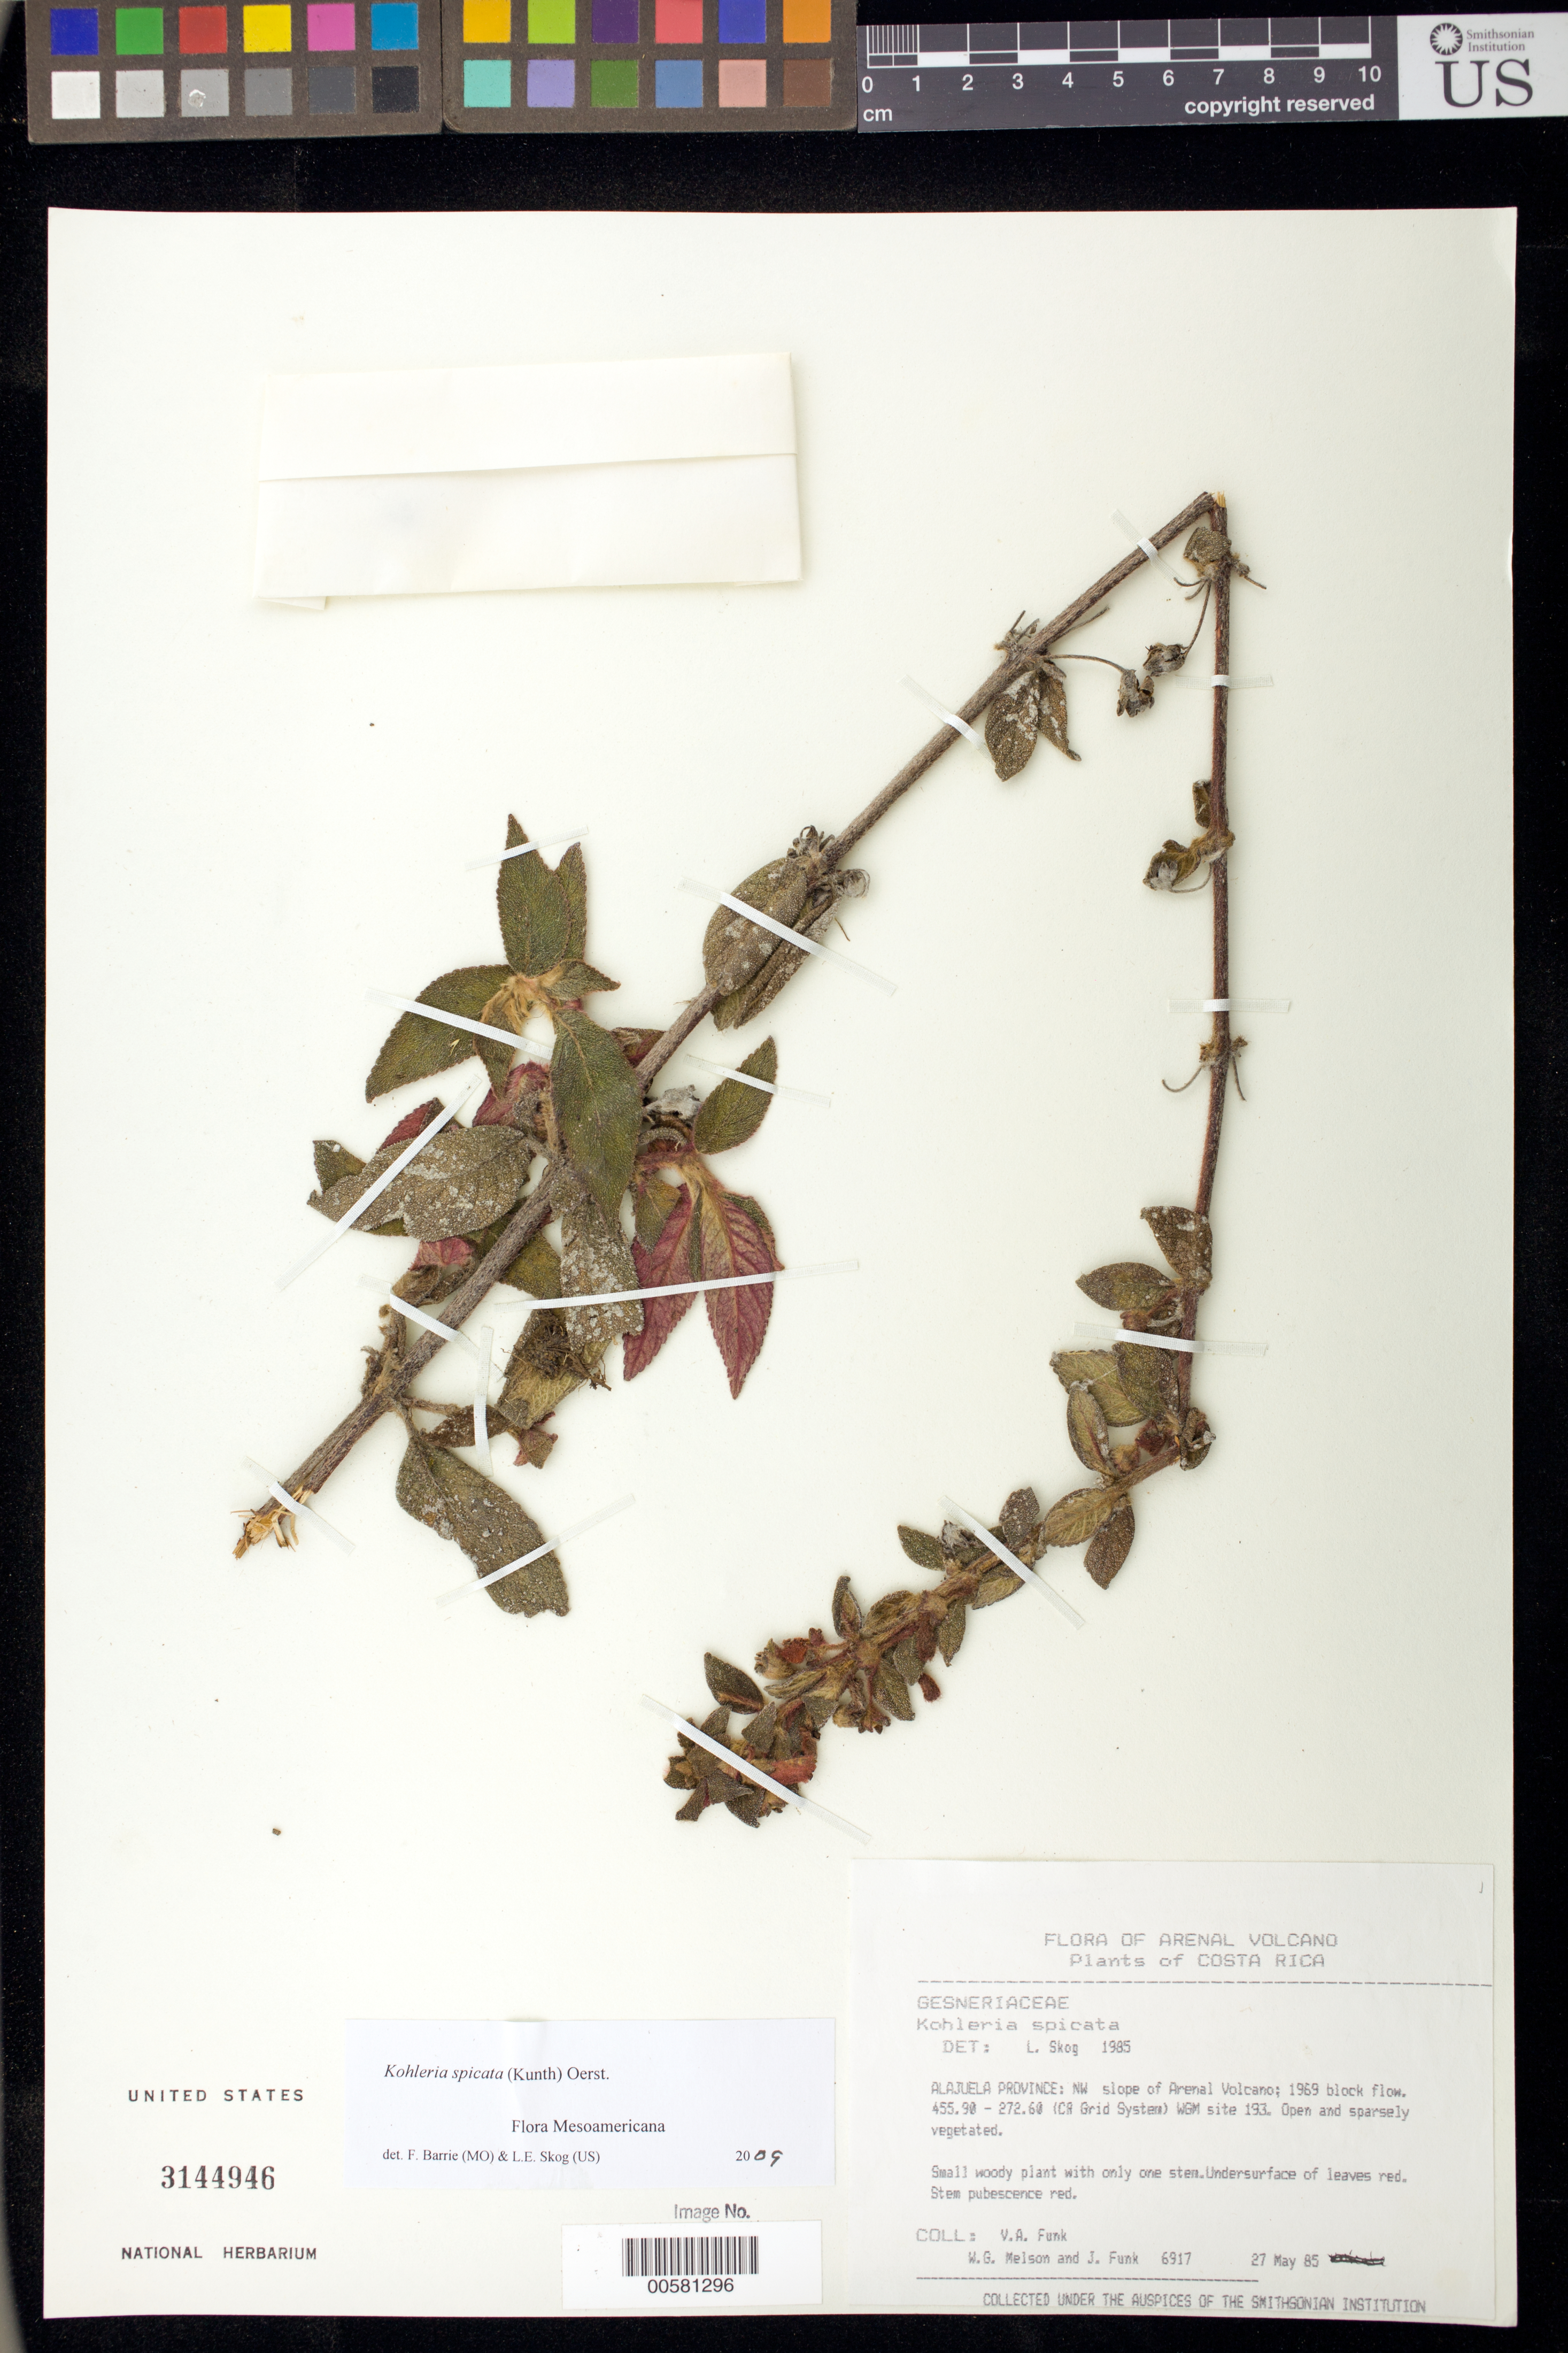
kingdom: Plantae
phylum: Tracheophyta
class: Magnoliopsida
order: Lamiales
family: Gesneriaceae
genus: Kohleria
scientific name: Kohleria spicata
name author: (Kunth) Oerst.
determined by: Skog, Laurence E.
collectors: V. Funk, W. Melson & J. Funk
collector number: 6917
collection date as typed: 27 May 1985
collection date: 1985-05-27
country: Costa Rica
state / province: Alajuela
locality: NW slope of Arenal Volcano, 1969 block flow; 455.90-272.60 (CR Grid System), WGM site 193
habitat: Open and sparsely vegetated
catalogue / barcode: US 3144946